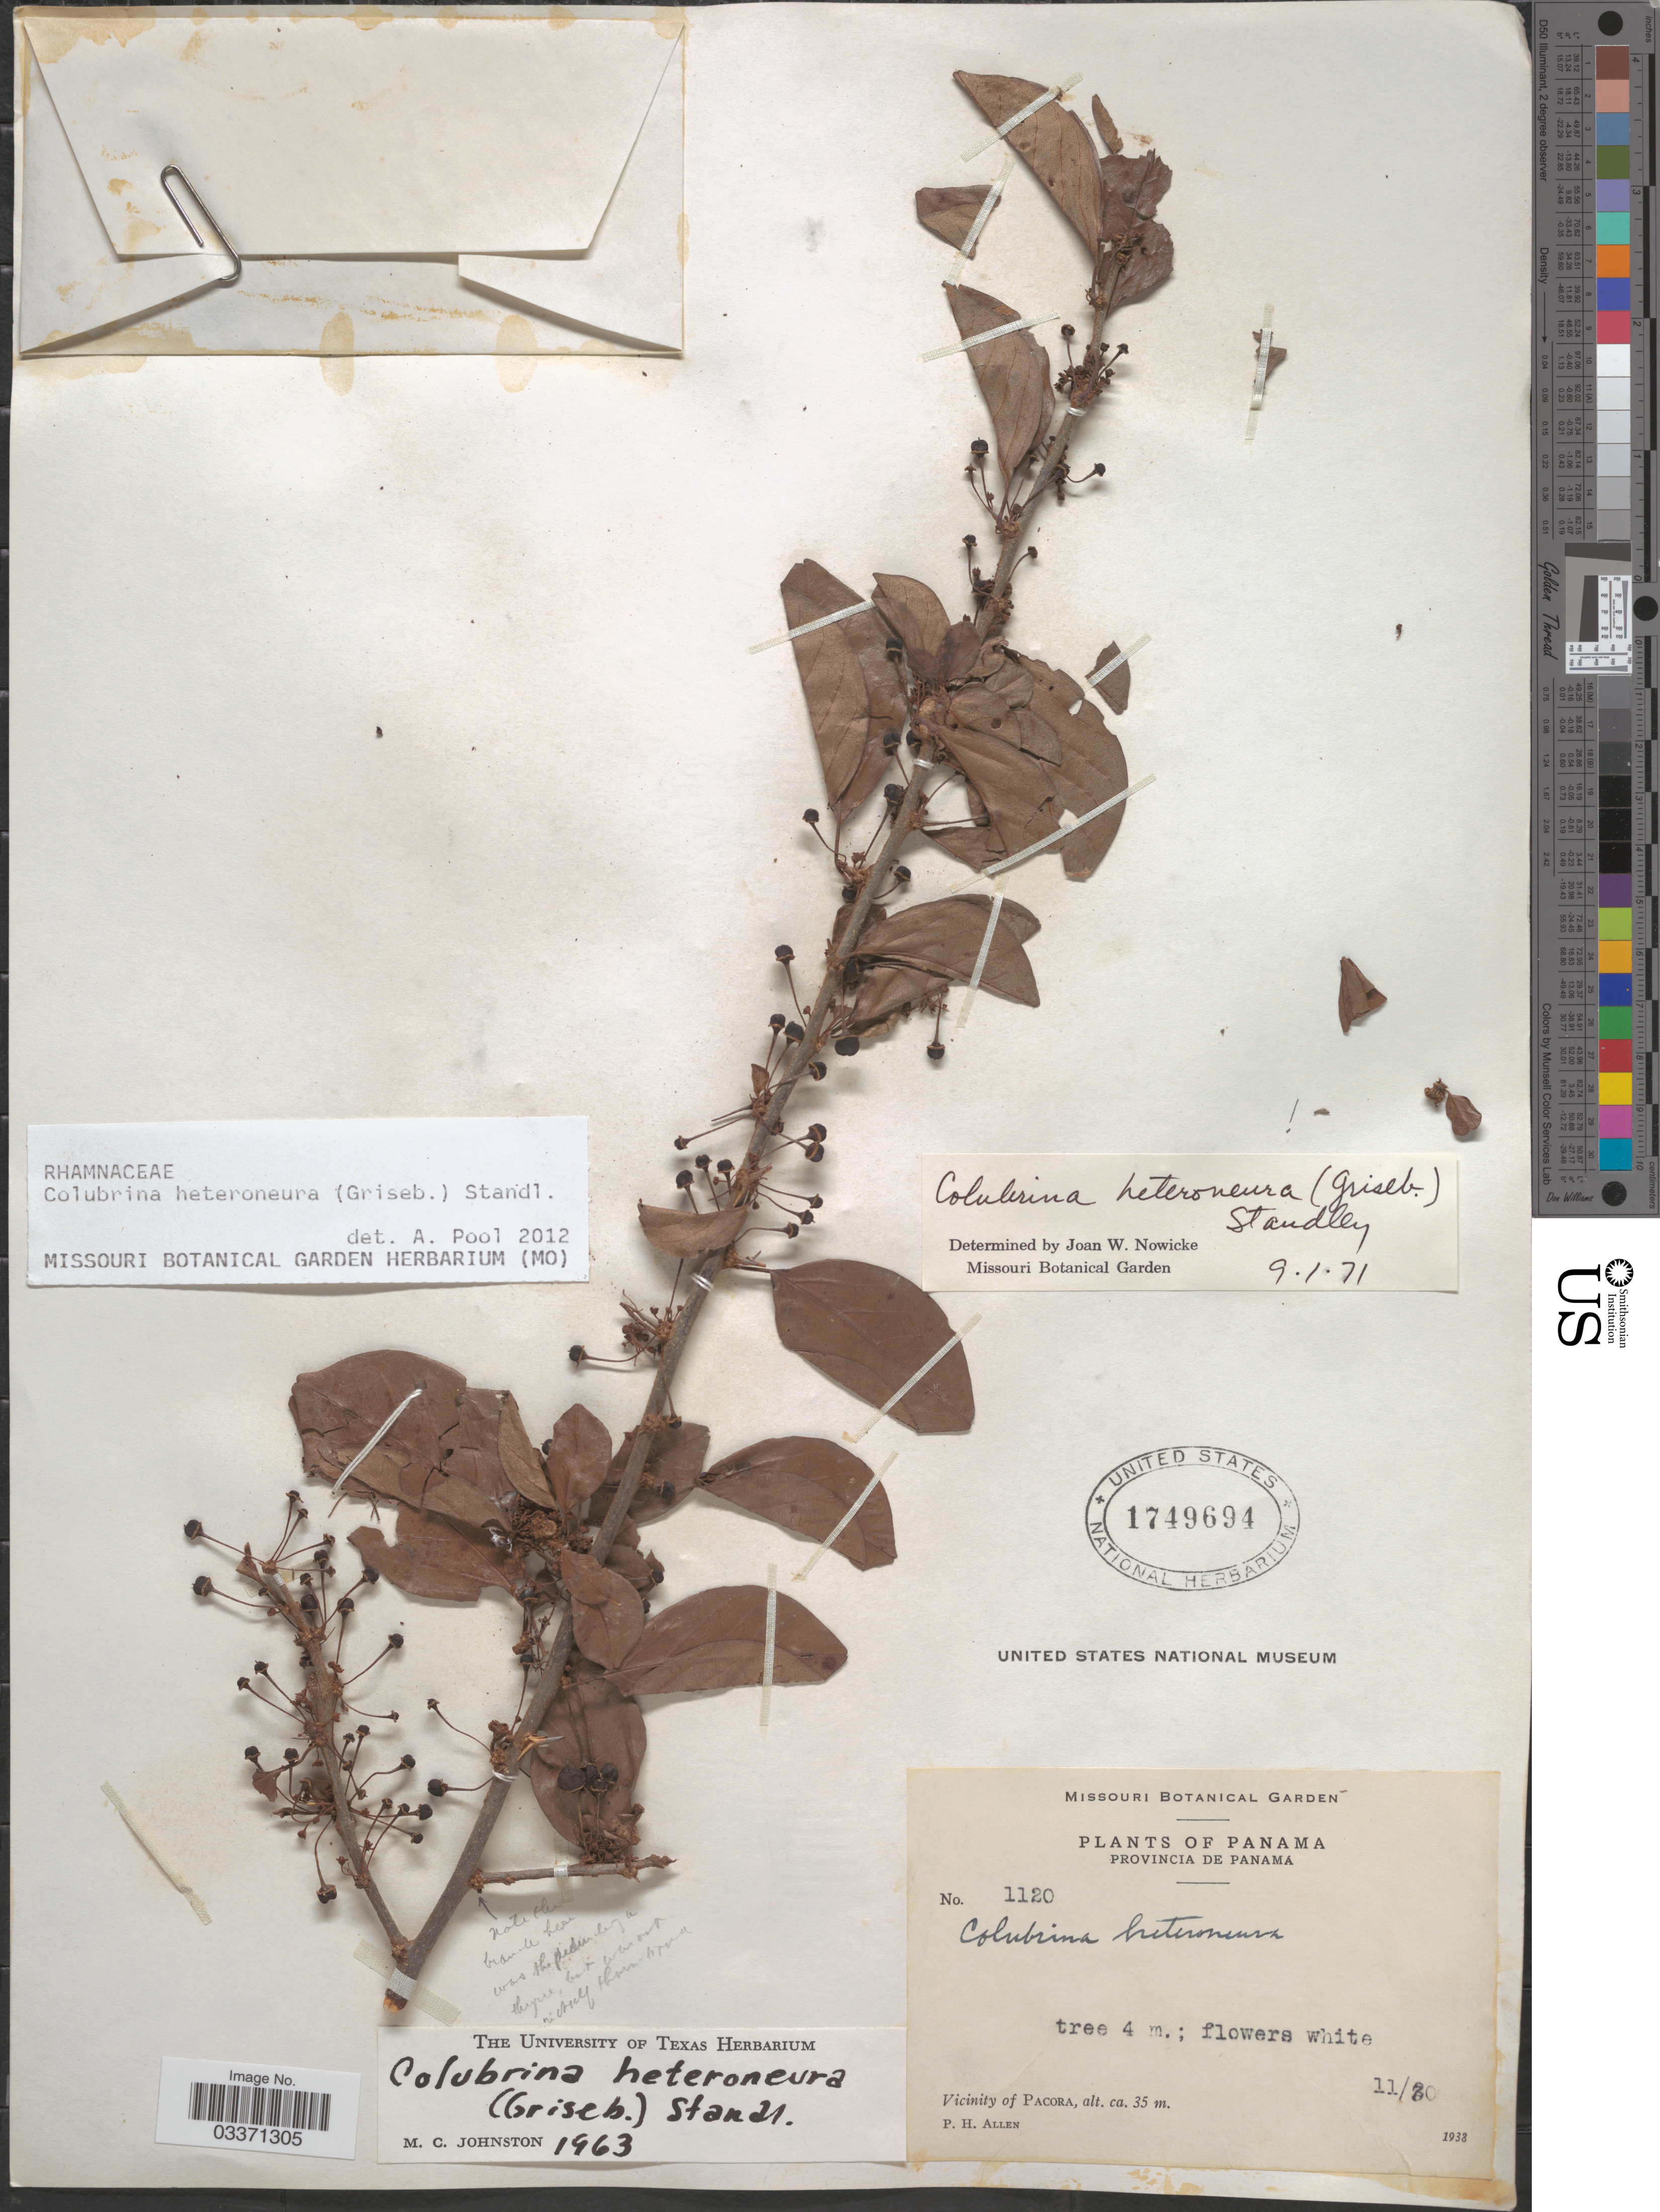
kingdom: Plantae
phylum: Tracheophyta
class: Magnoliopsida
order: Rosales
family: Rhamnaceae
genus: Colubrina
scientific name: Colubrina heteroneura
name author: (Griseb.) Standl.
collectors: P. H. Allen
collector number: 1120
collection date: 1938-11-30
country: Panama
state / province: Panamá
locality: Vicinity of Pacora.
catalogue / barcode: US 1749694